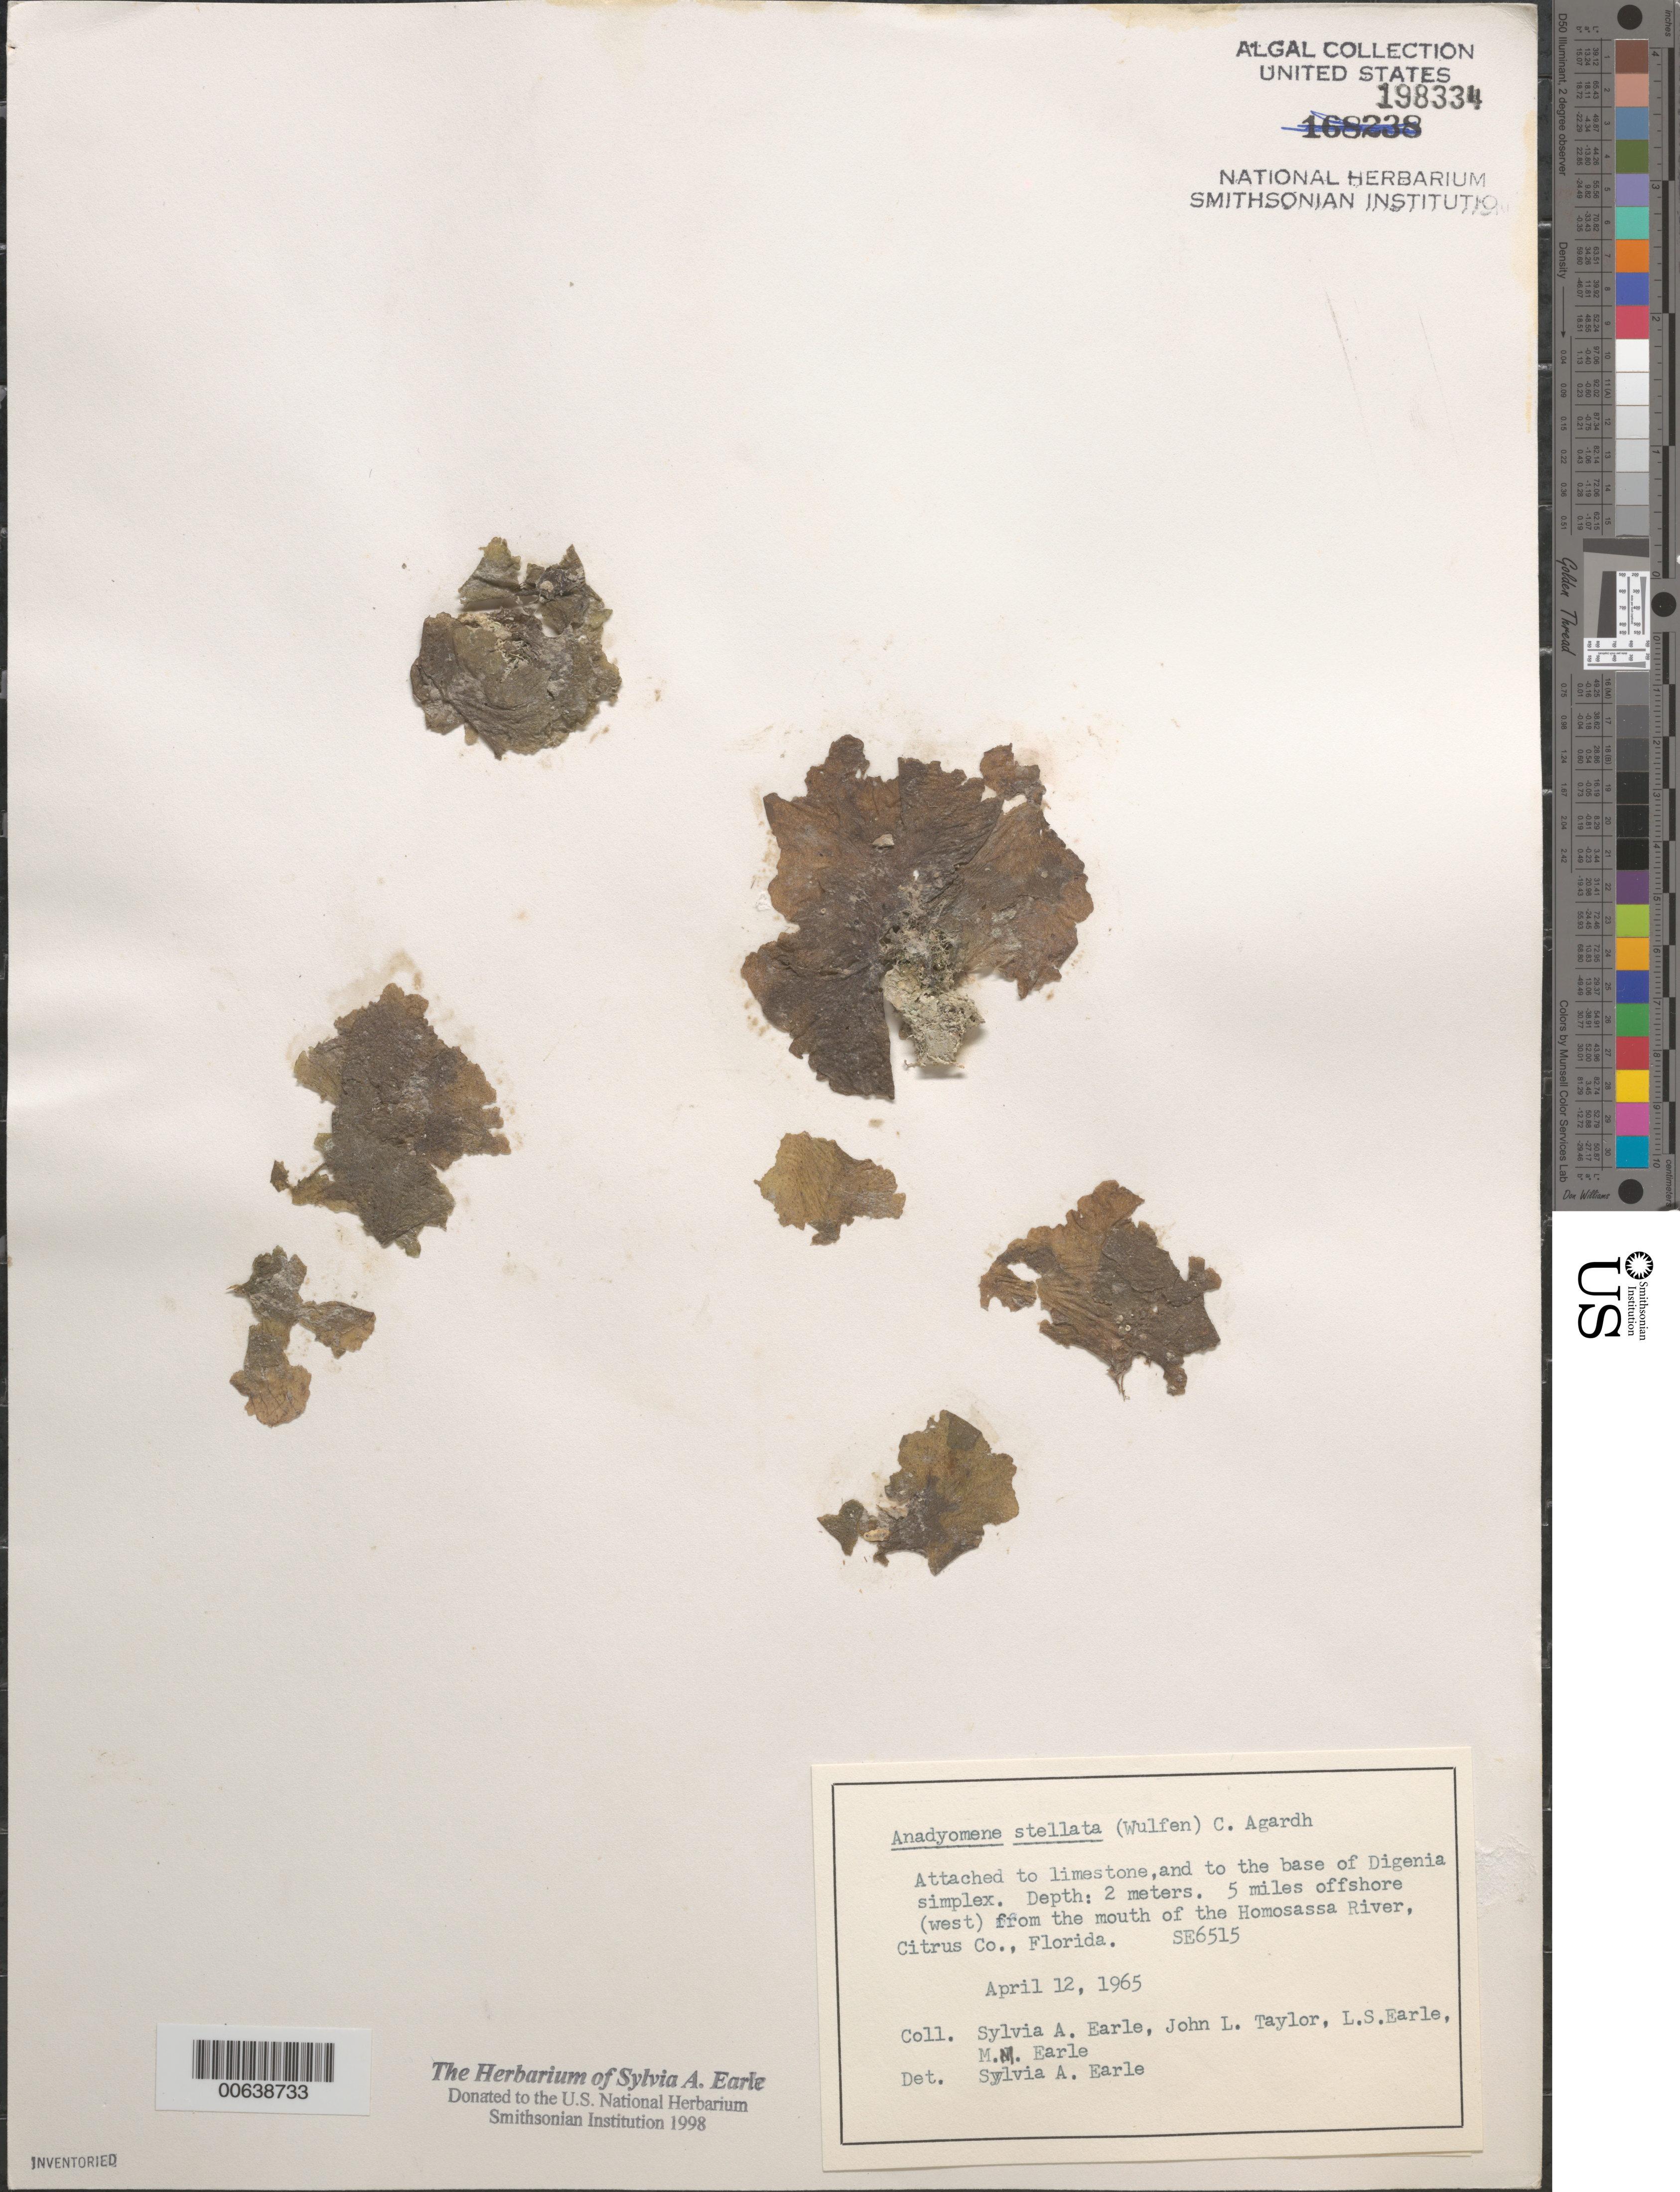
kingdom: Plantae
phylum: Chlorophyta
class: Ulvophyceae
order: Cladophorales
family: Anadyomenaceae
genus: Anadyomene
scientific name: Anadyomene stellata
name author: (Wulfen) C. Agardh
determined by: Earle, S. A.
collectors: S. A. Earle, J. L. Taylor, L. Earle & M. Earle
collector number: SE 6515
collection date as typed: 12 Apr 1965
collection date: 1965-04-12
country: United States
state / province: Florida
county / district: Citrus County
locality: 5 miles off (west of) Homosassa River mouth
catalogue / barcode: US 198334